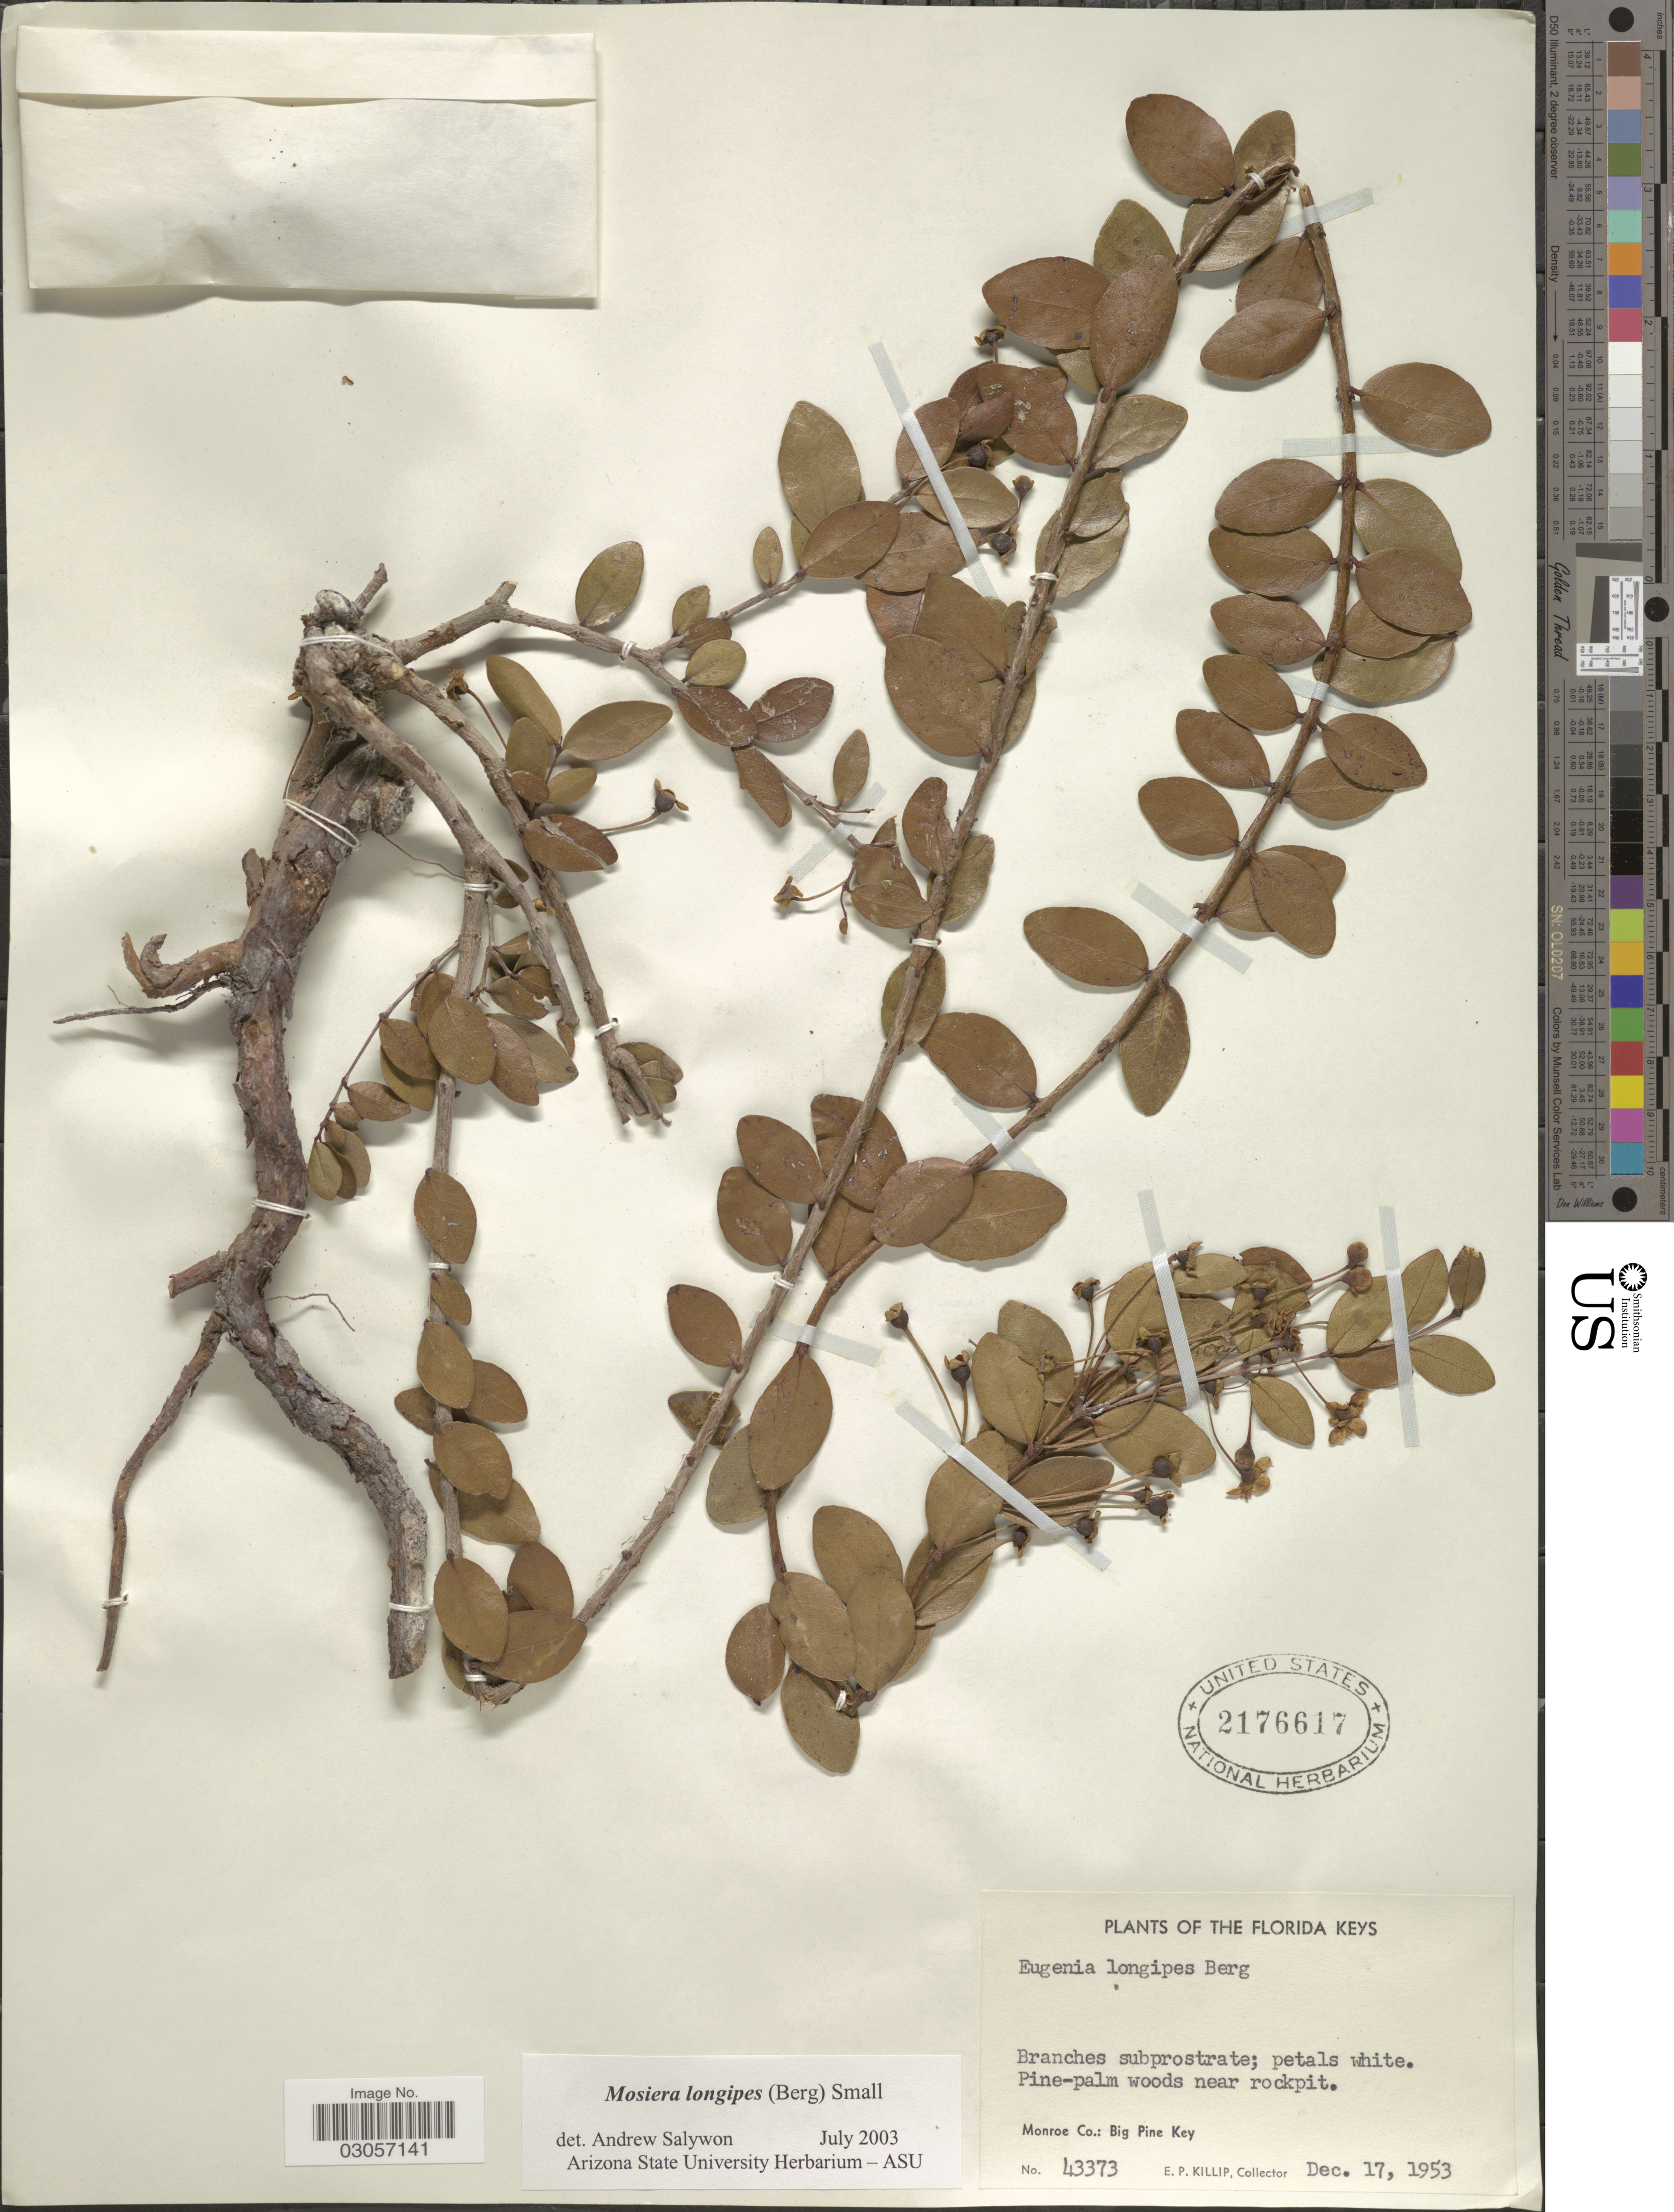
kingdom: Plantae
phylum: Tracheophyta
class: Magnoliopsida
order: Myrtales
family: Myrtaceae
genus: Mosiera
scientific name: Mosiera longipes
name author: (O. Berg) Small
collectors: E. P. Killip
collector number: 43373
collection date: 1953-12-17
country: United States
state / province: Florida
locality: Monroe Co.: Big Pine Key.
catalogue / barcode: US 2176617